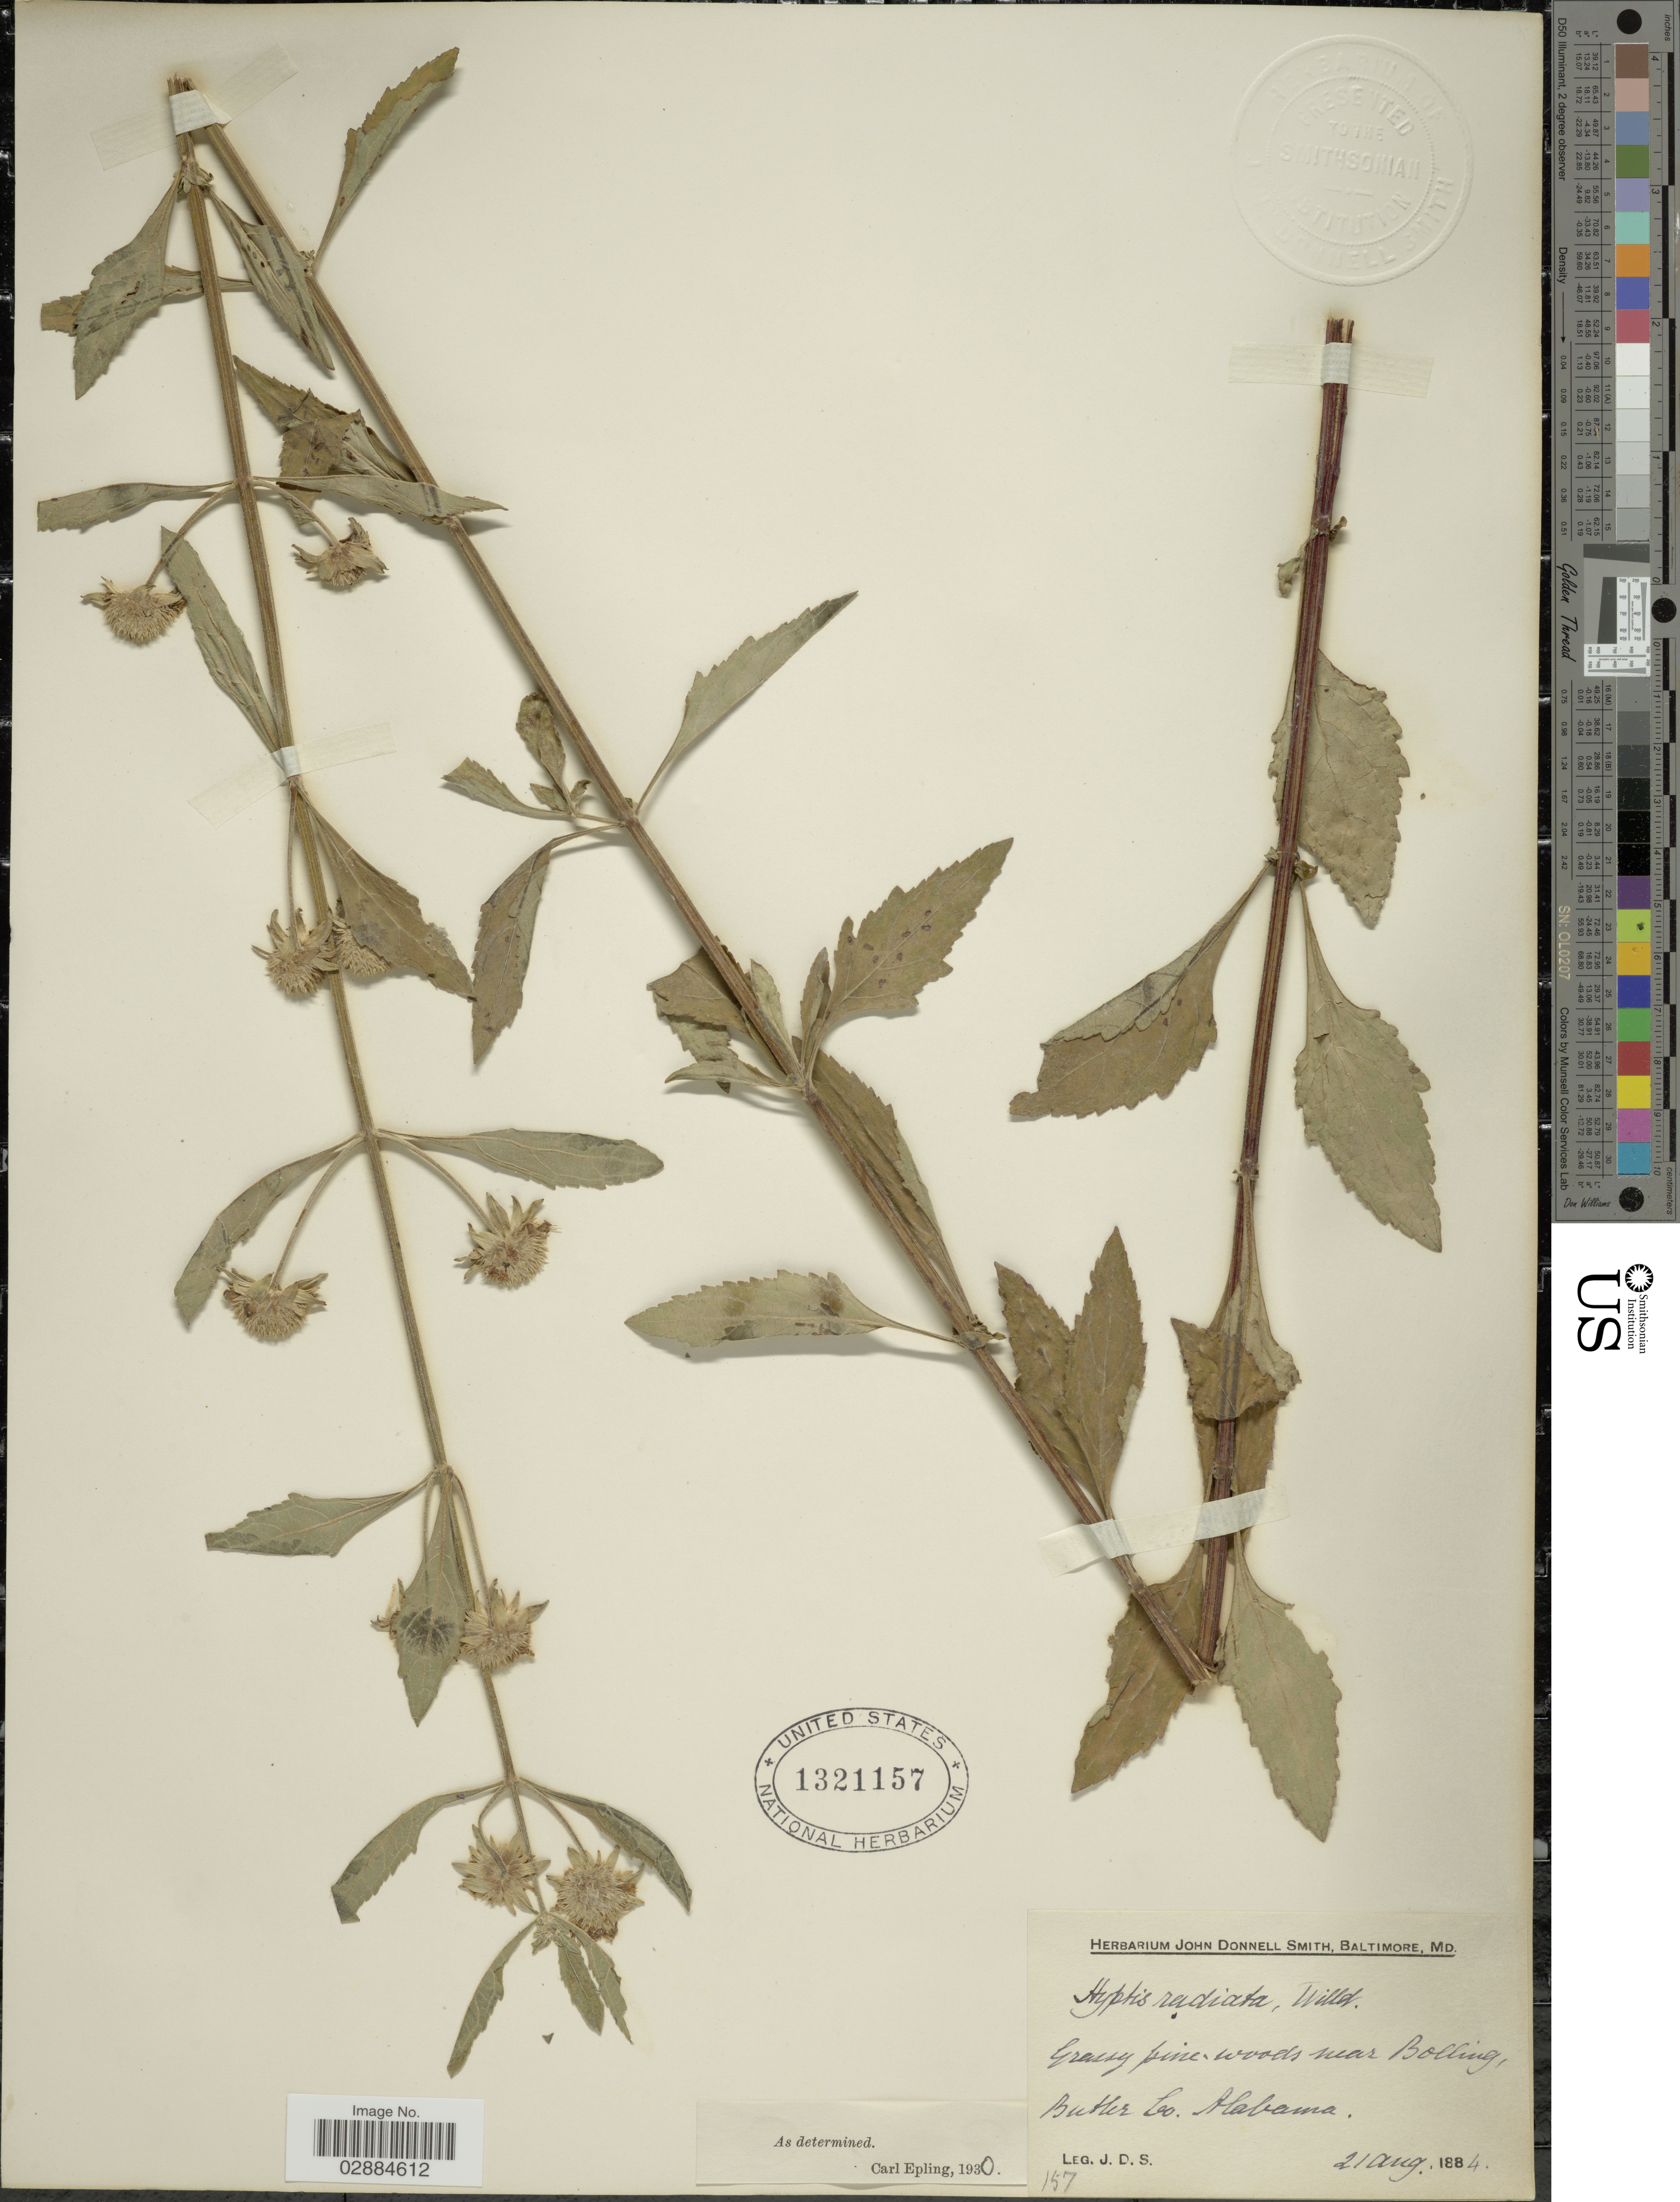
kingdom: Plantae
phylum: Tracheophyta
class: Magnoliopsida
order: Lamiales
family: Lamiaceae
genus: Hyptis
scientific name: Hyptis radiata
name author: Kunth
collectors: J. Donnell Smith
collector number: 157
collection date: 1884-08-21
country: United States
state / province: Alabama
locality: Grassy pine woods near Bolling, Butler Co., Alabama.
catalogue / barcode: US 1321157